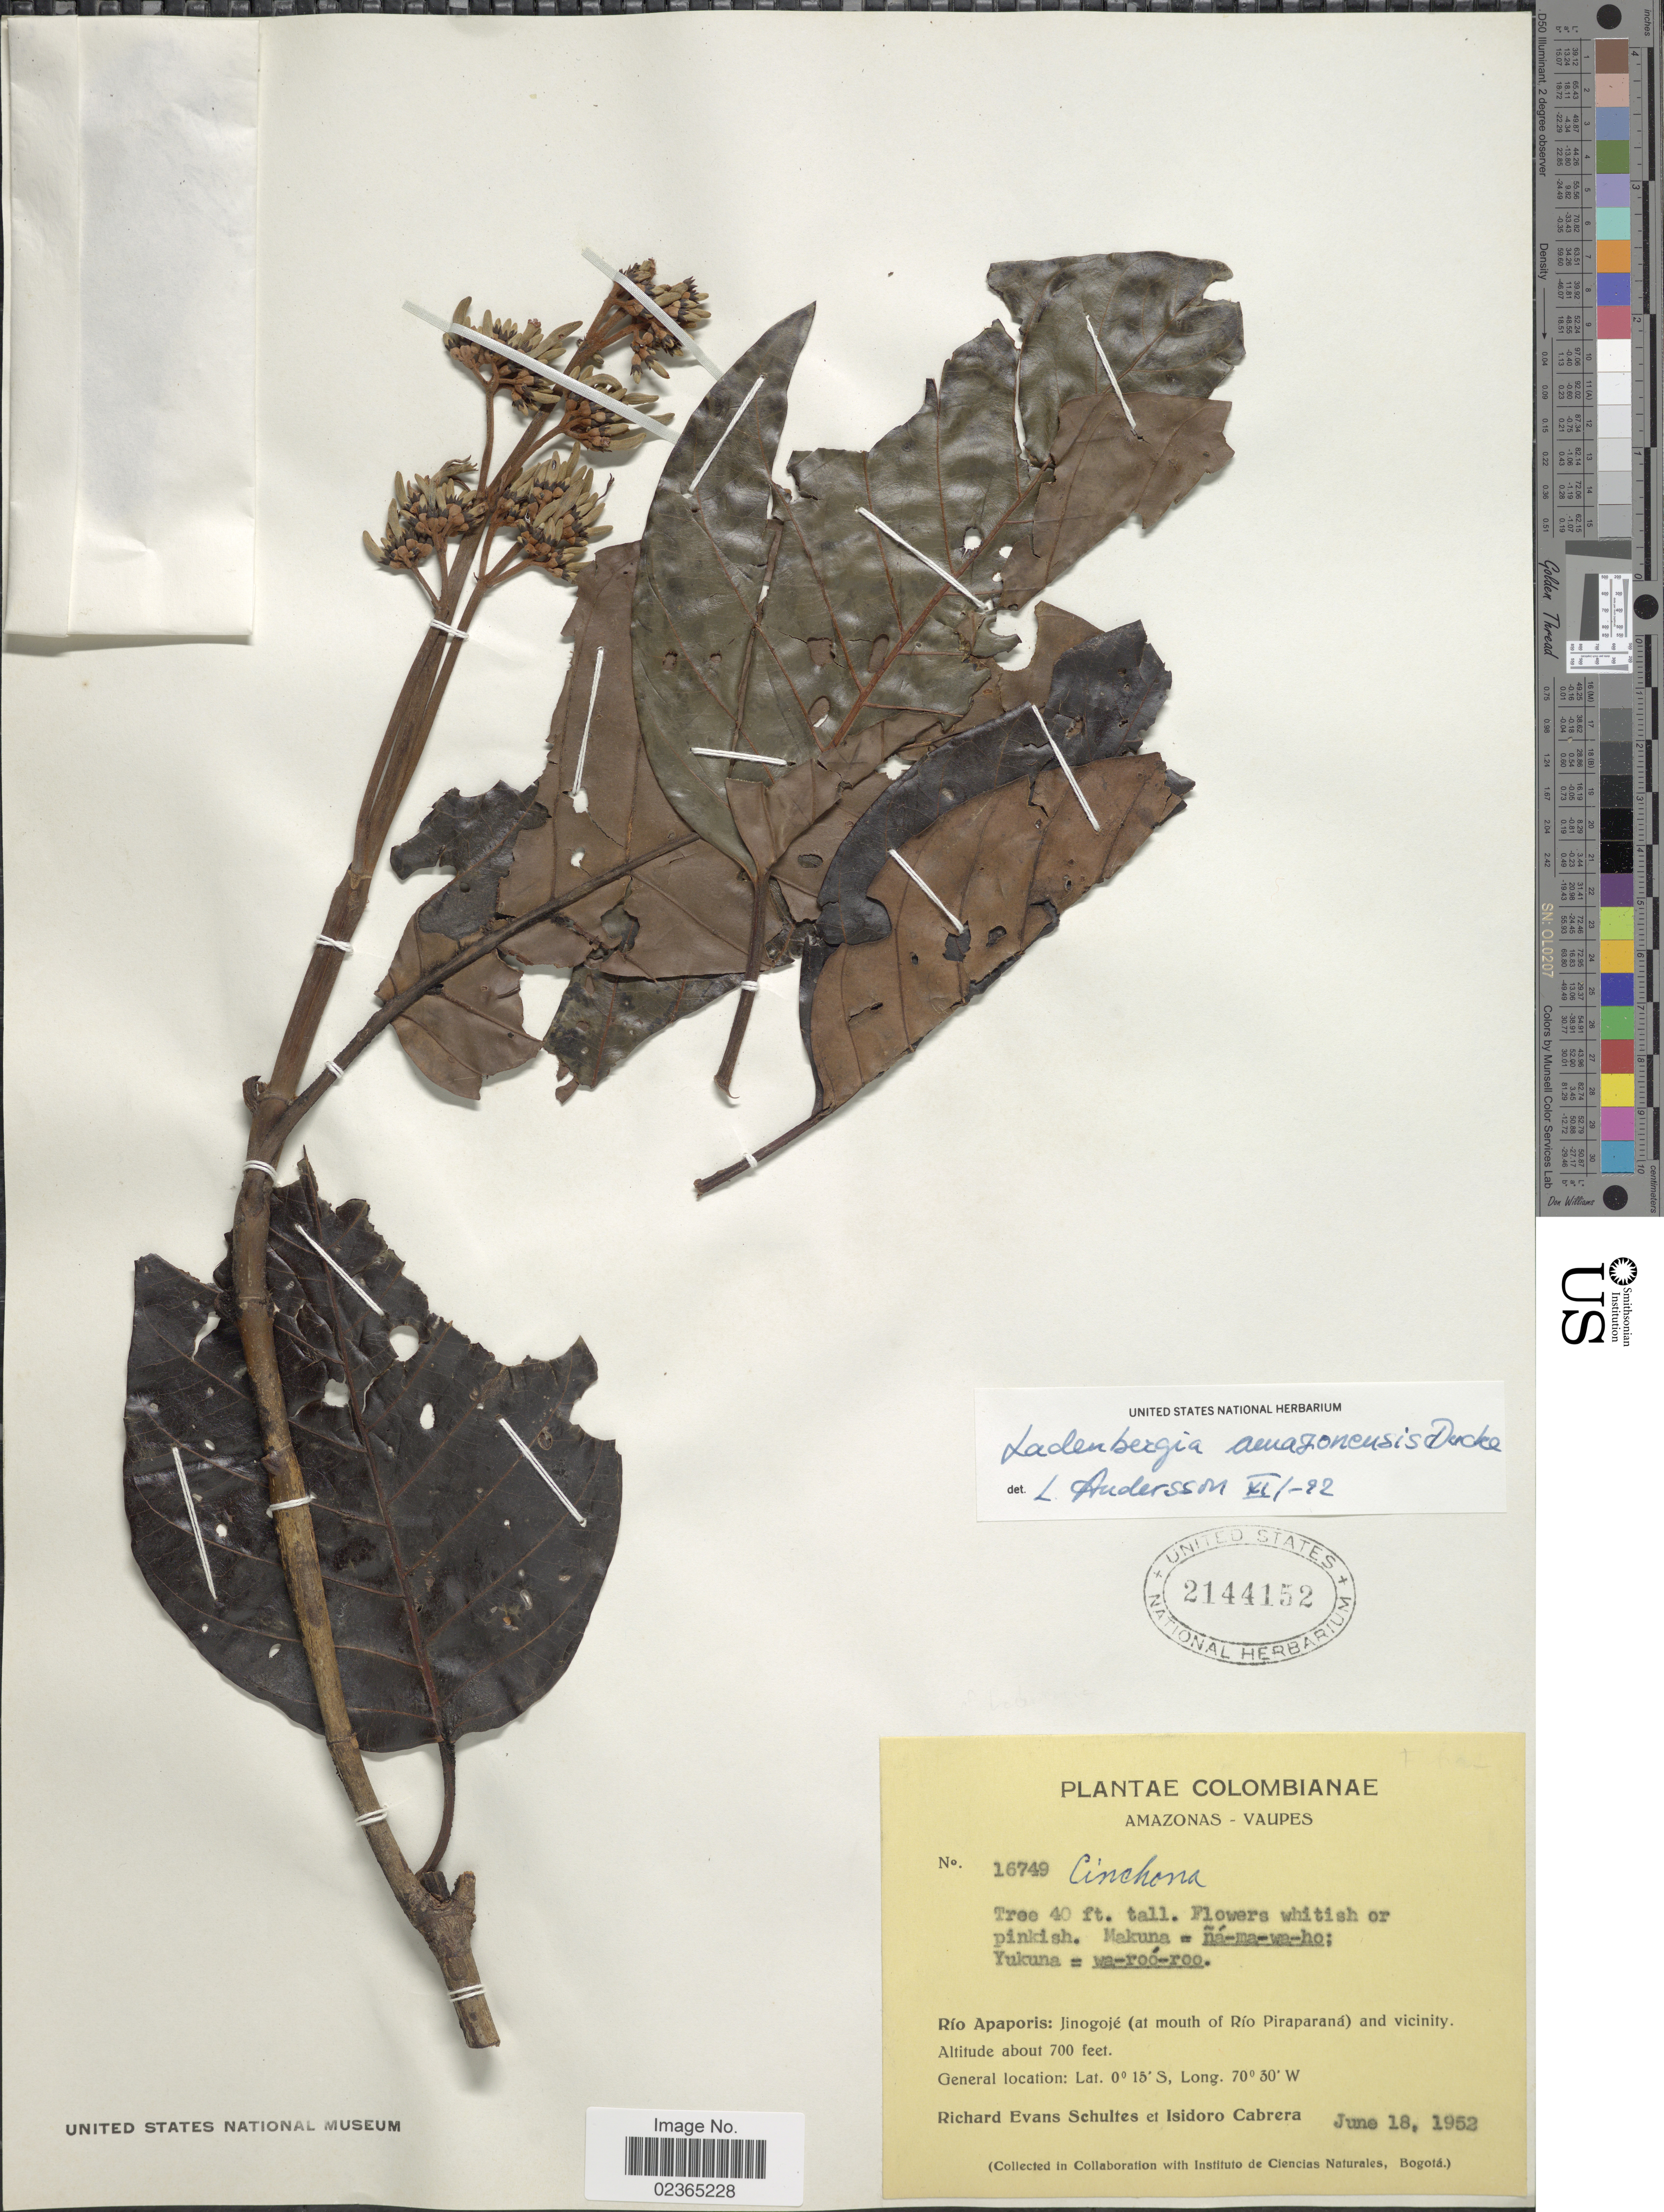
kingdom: Plantae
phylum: Tracheophyta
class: Magnoliopsida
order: Gentianales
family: Rubiaceae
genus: Ladenbergia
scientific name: Ladenbergia amazonensis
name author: Ducke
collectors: R. E. Schultes & I. Cabrera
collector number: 16749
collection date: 1952-06-18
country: Colombia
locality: Amazonas - Vaupes, Rio Apaporis: Jinogoje (at mouth of Rio Piraparana) and vicinity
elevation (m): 213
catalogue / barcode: US 2144152